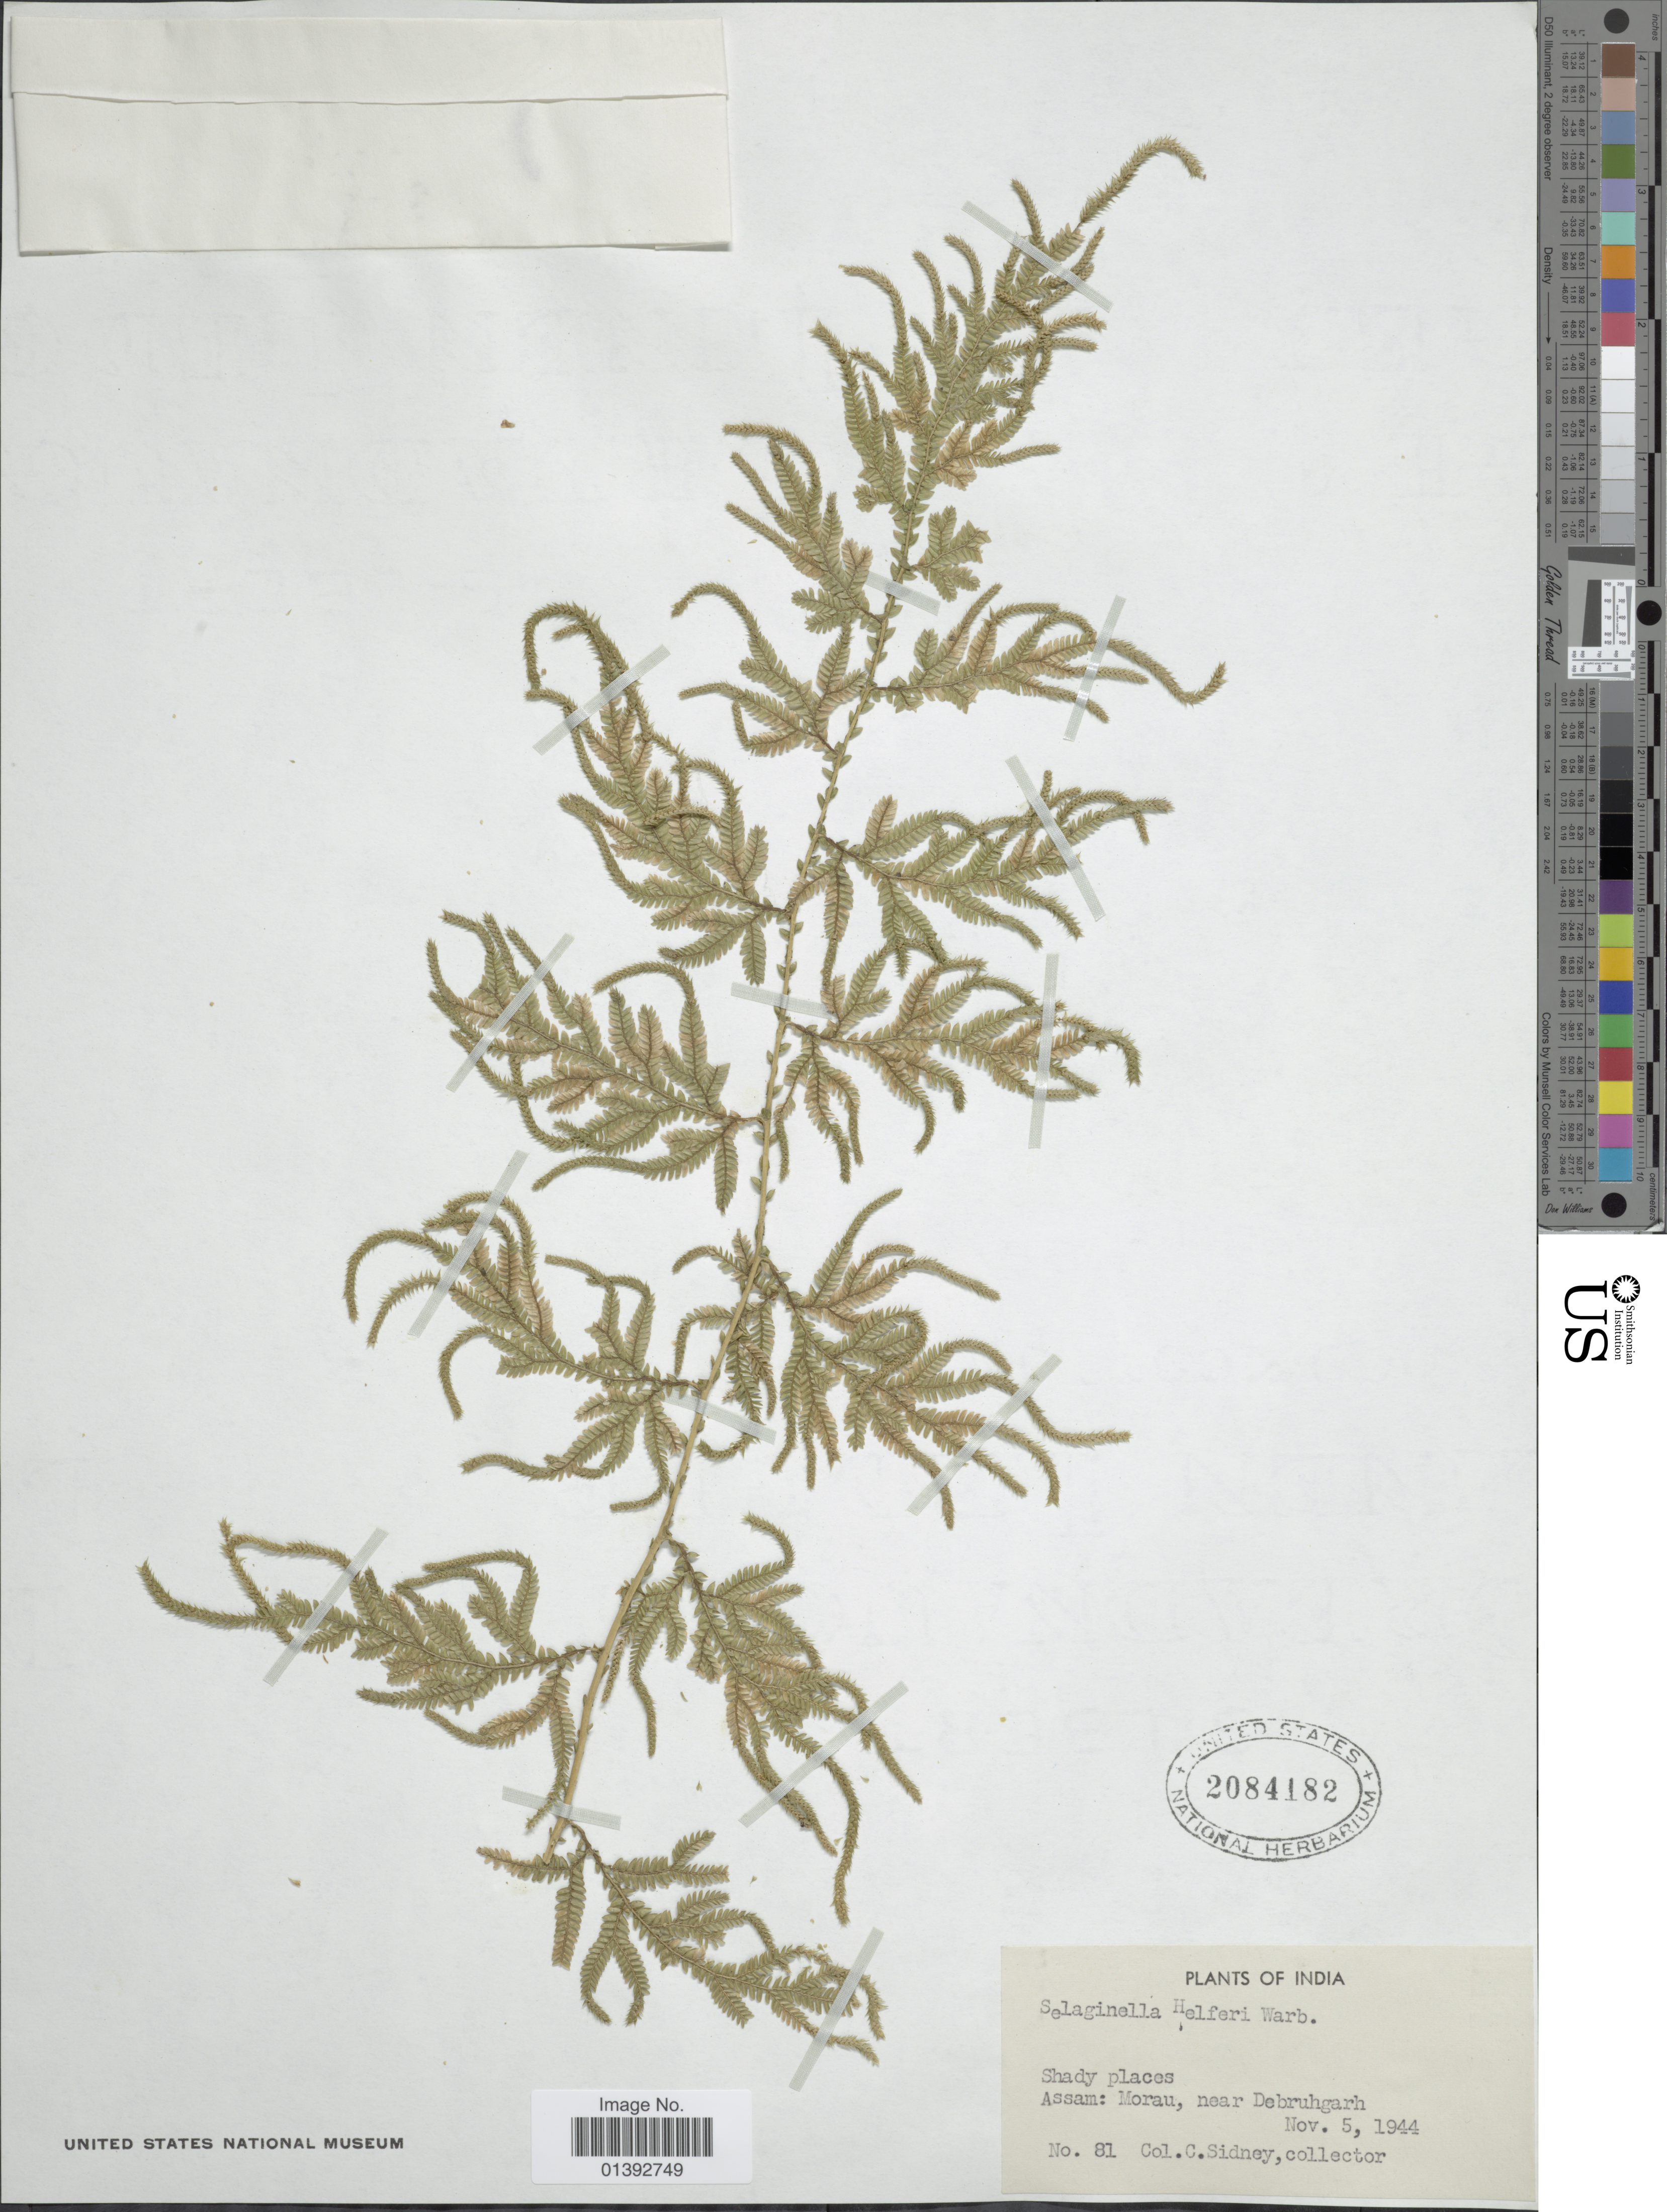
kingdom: Plantae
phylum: Tracheophyta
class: Lycopodiopsida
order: Selaginellales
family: Selaginellaceae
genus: Selaginella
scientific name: Selaginella helferi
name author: Warb.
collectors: C. Sidney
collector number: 81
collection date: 1944-11-05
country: India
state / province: Assam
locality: Morau, near Debruhgarh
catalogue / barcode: US 2084182